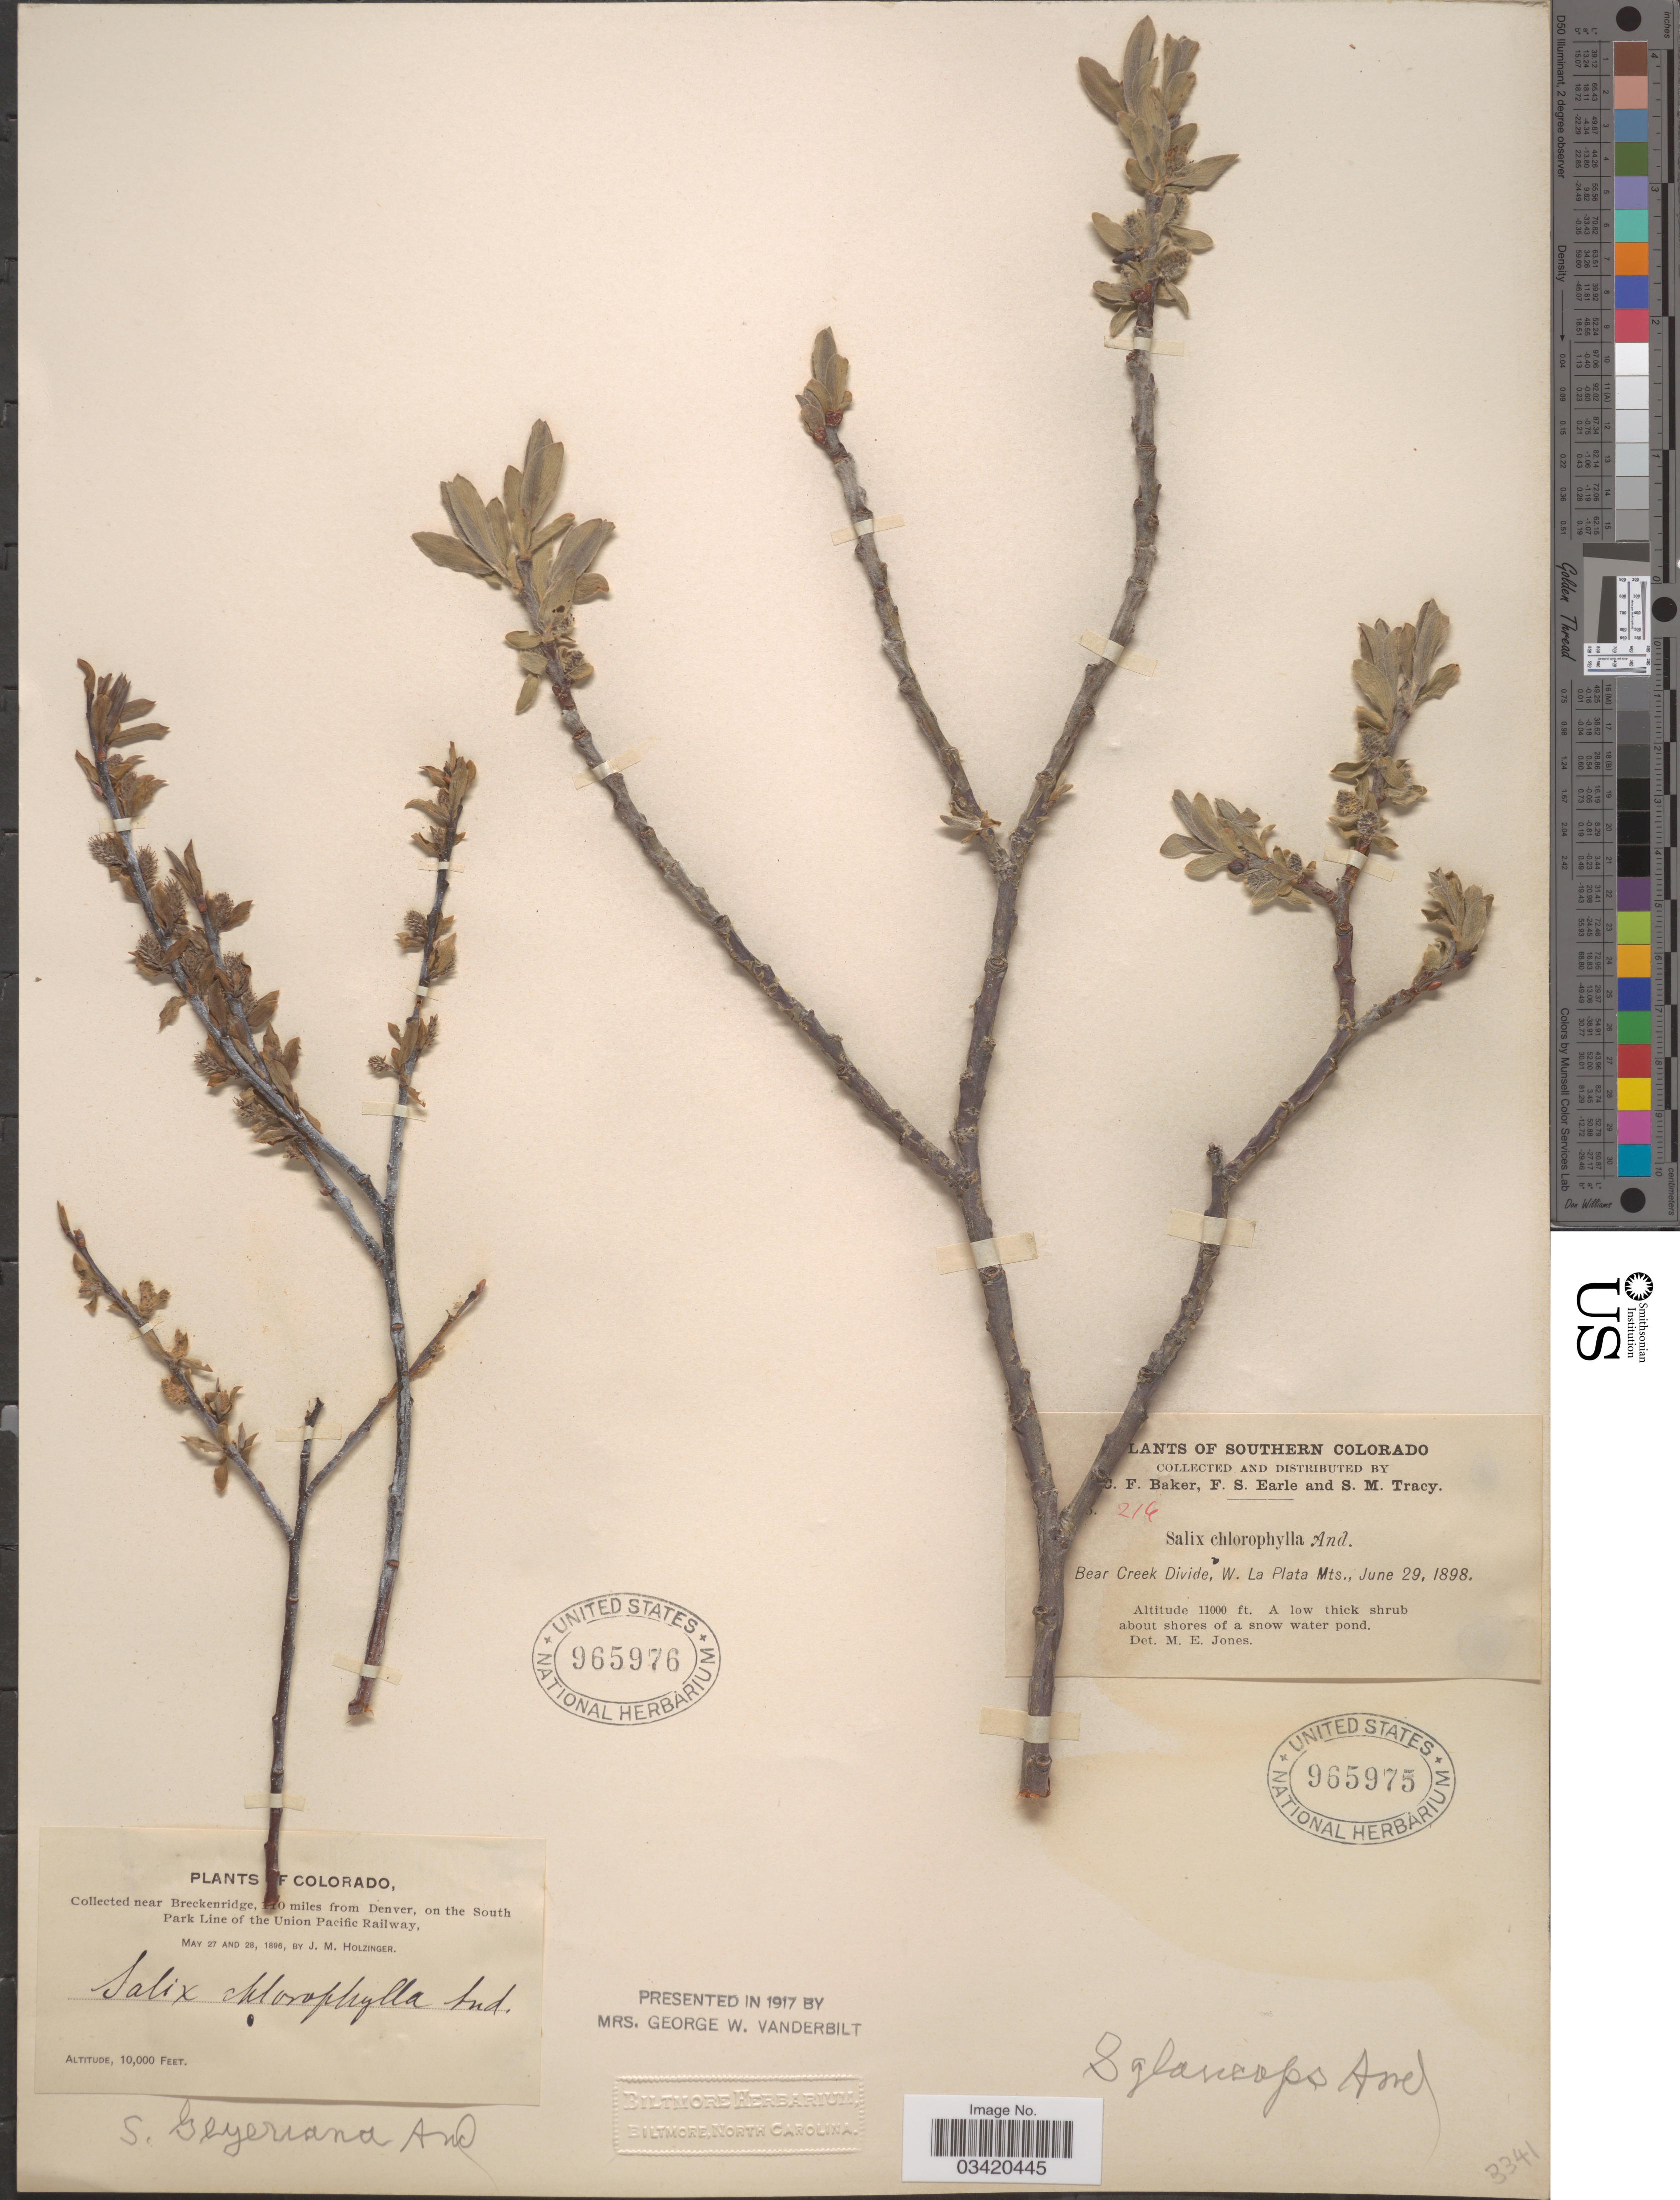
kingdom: Plantae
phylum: Tracheophyta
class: Magnoliopsida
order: Malpighiales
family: Salicaceae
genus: Salix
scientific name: Salix geyeriana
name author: Andersson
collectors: J. M. Holzinger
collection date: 1896-05-27/1896-05-28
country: United States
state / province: Colorado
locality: Near Breckenridge, 110 miles from Denver, on the South Park Line of the Union Pacific Railway.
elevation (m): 3048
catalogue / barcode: US 965976